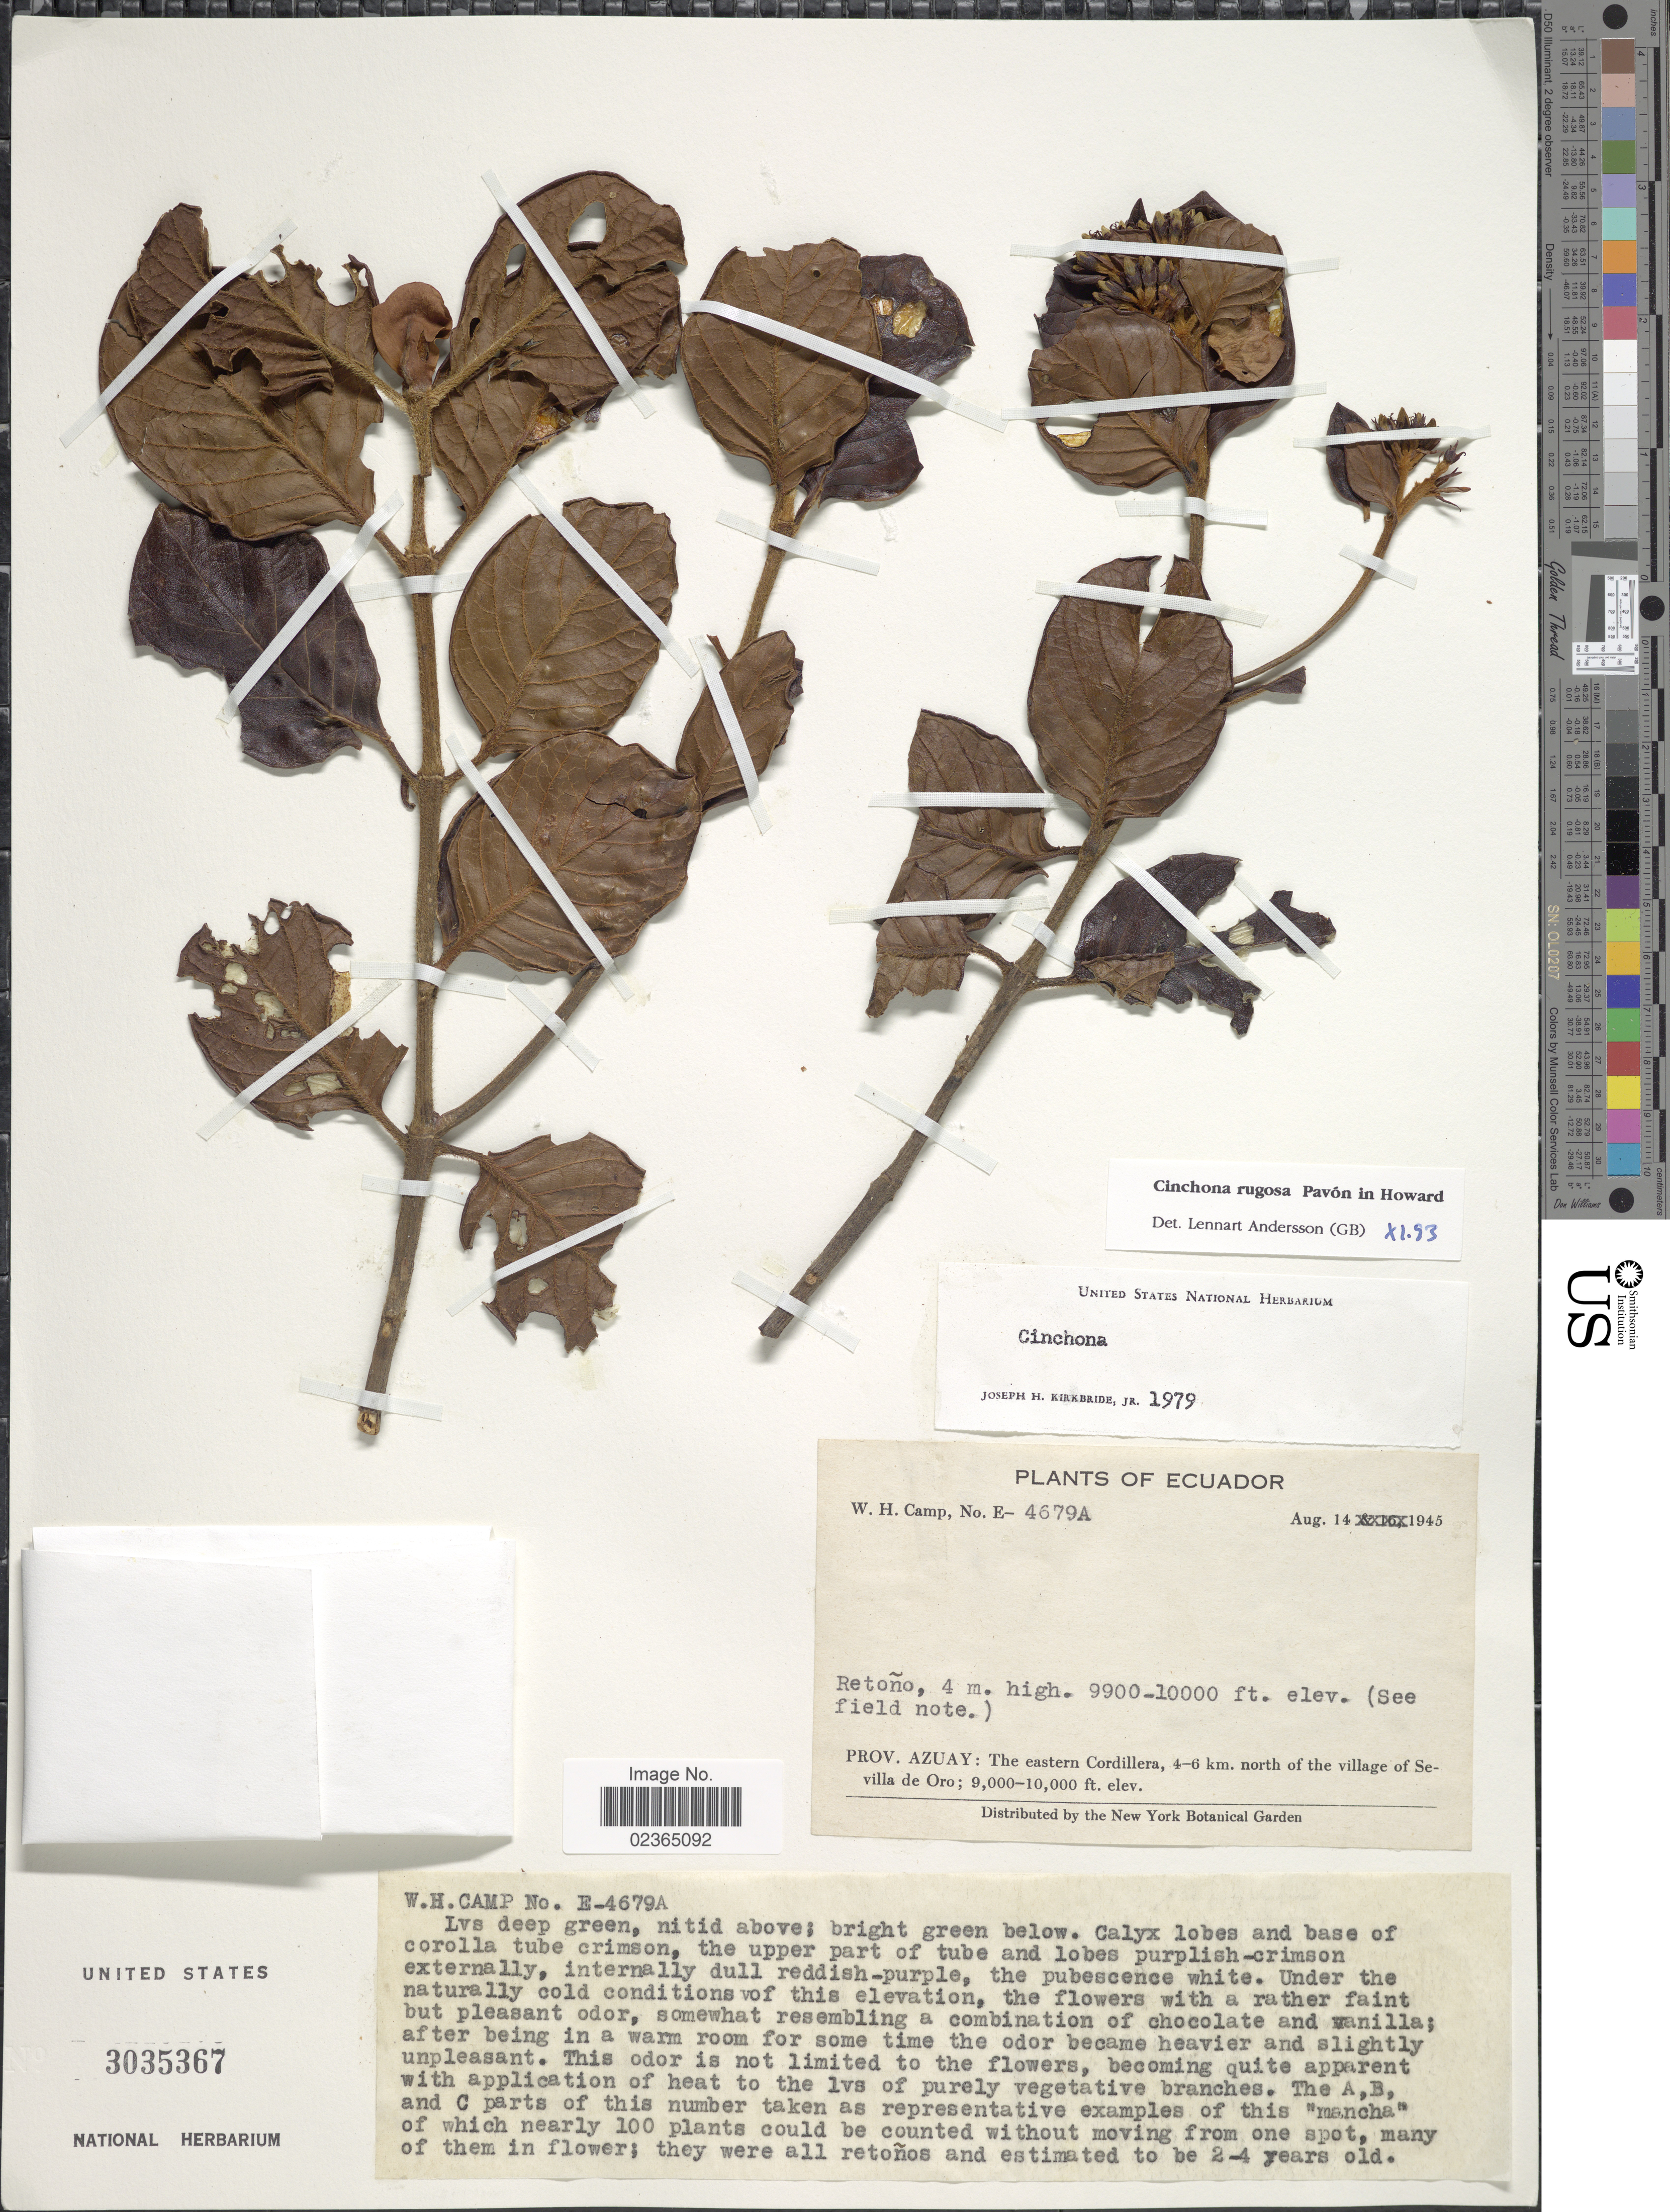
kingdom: Plantae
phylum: Tracheophyta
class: Magnoliopsida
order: Gentianales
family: Rubiaceae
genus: Cinchona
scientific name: Cinchona rugosa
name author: Pav.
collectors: W. H. Camp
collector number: E-4679A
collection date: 1945-08-14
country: Ecuador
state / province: Azuay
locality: The eastern Cordillera, 4-6 km. north of the village of Sevilla de Oro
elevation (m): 3018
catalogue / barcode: US 3035367